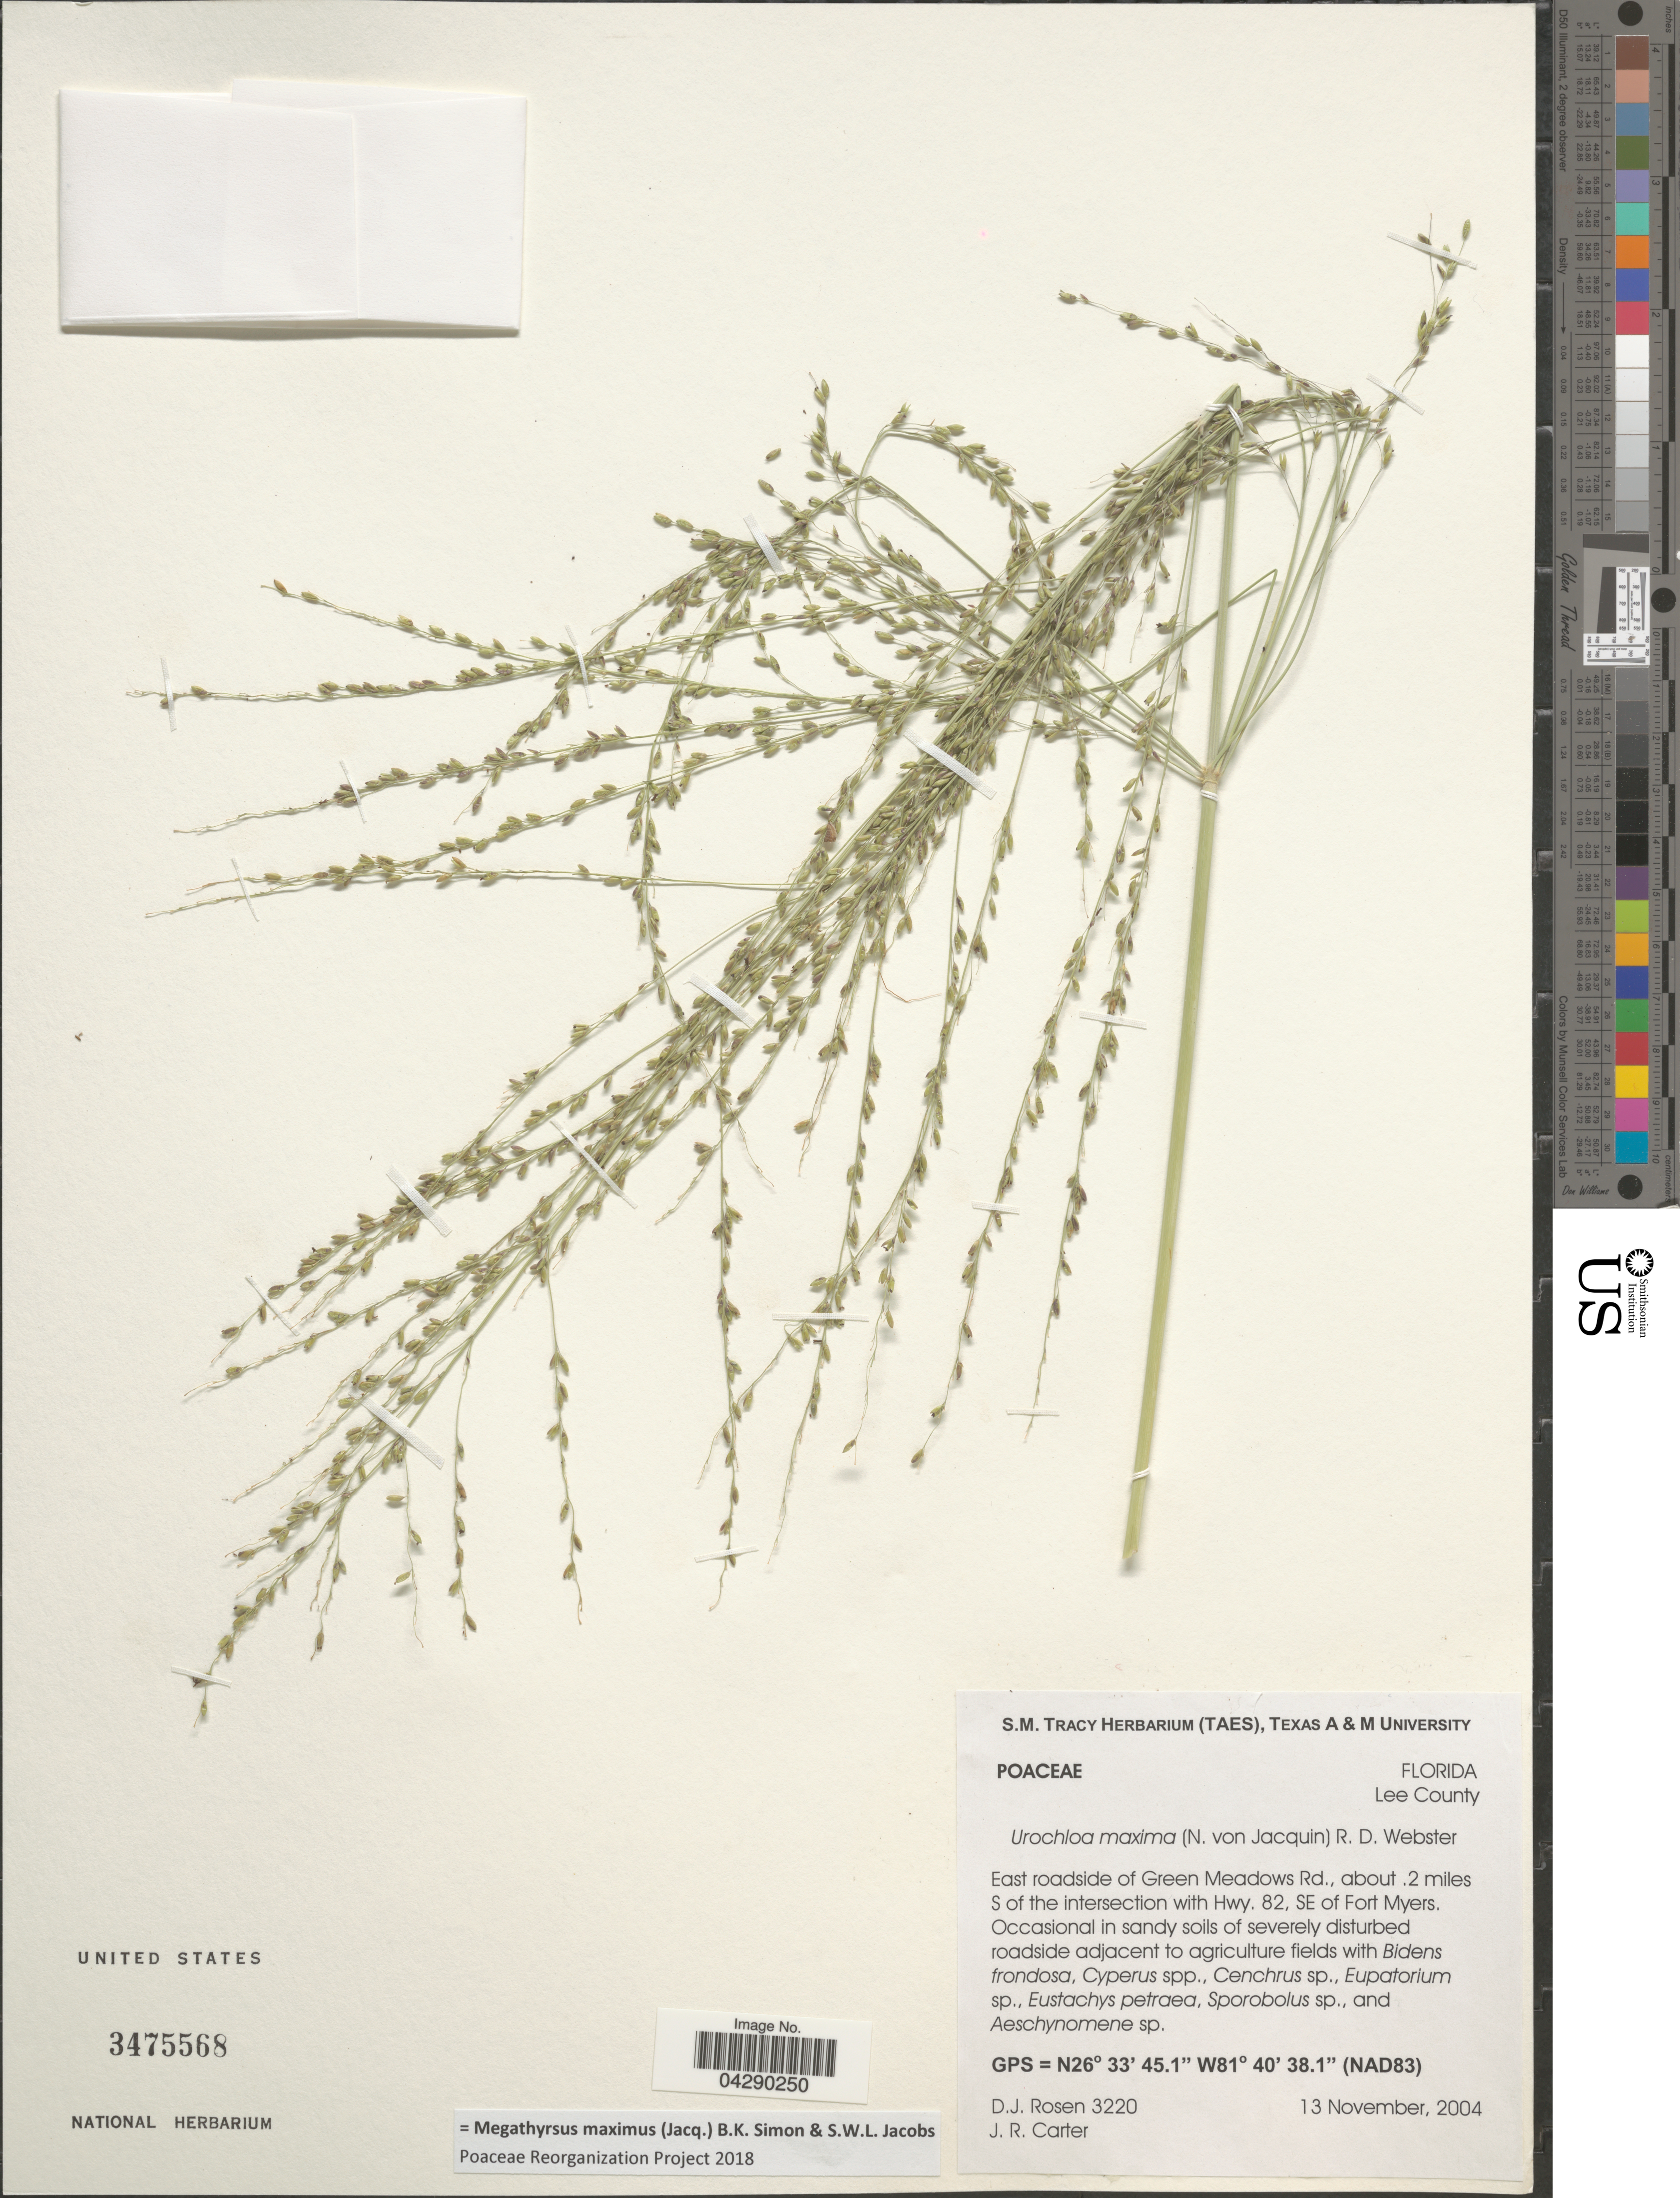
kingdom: Plantae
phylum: Tracheophyta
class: Liliopsida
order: Poales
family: Poaceae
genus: Megathyrsus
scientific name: Megathyrsus maximus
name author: (Jacq.) B.K. Simon & S.W.L. Jacobs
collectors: D. J. Rosen & R. Carter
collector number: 3220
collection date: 2004-11-13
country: United States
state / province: Florida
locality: Lee County. East roadside of Green Meadows Rd., about .2 miles S of the intersection with Hwy. 82, SE of Fort Myers. GPS (NAD83).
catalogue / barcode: US 3475568